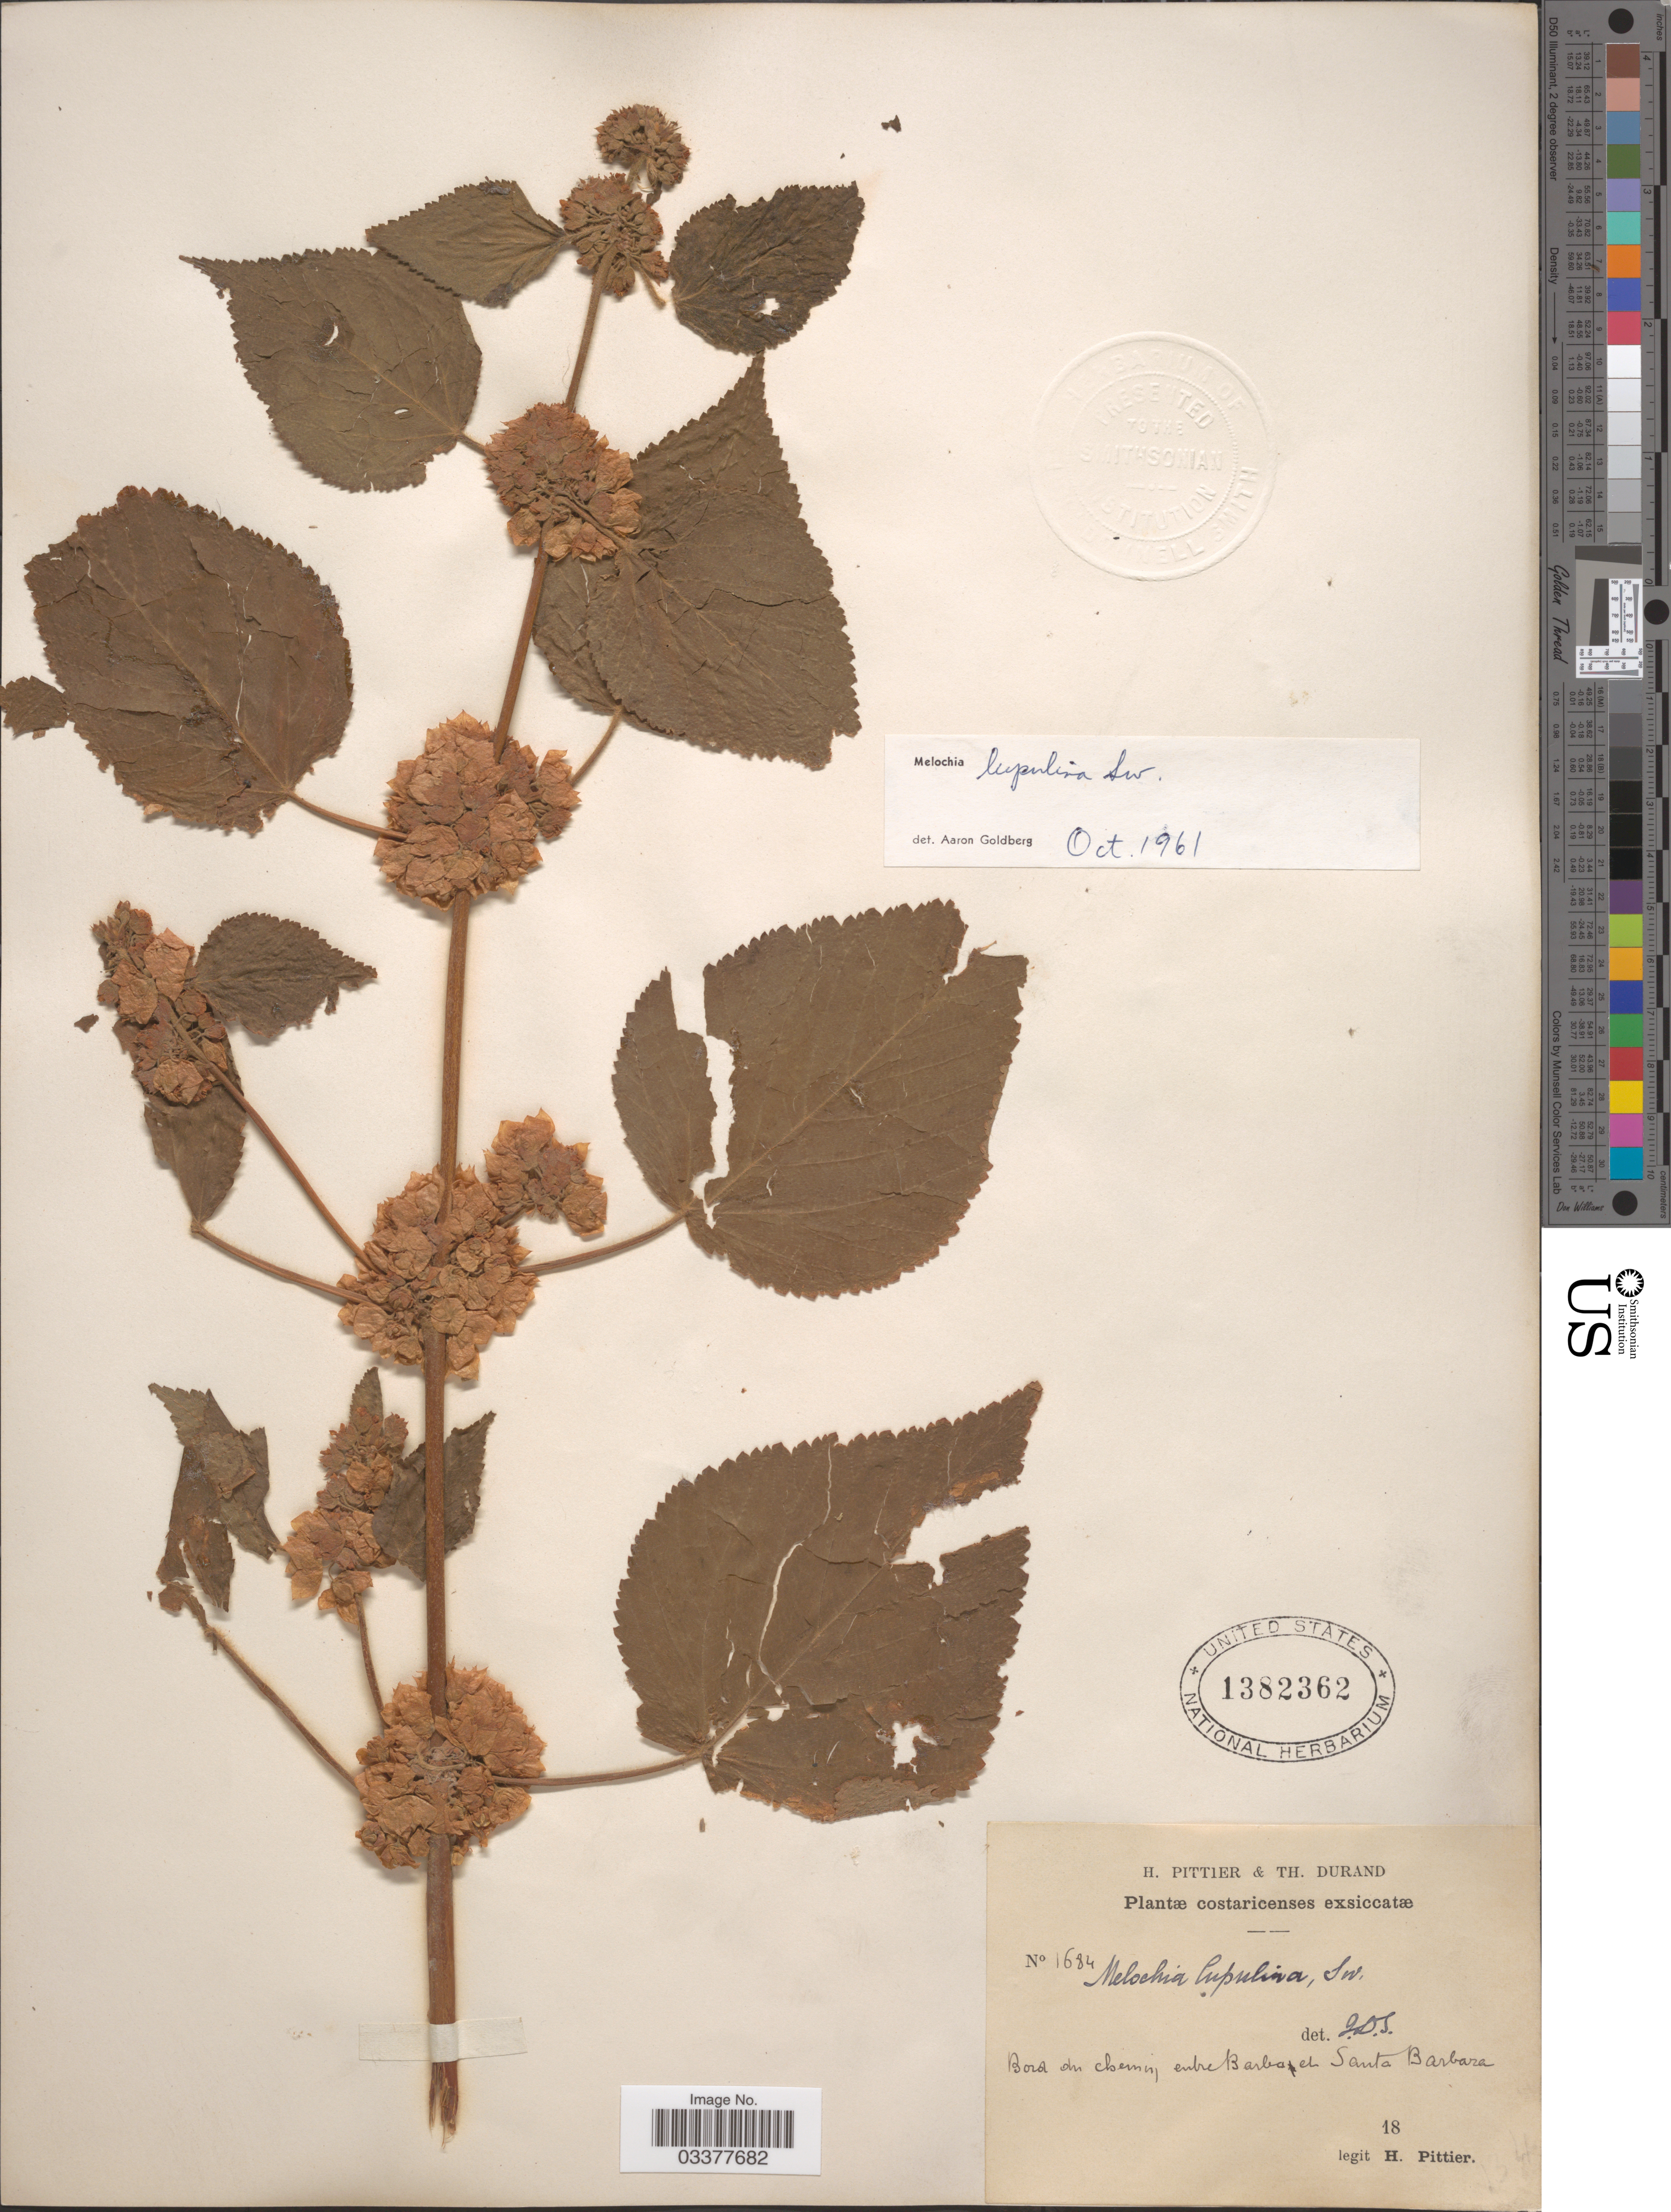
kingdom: Plantae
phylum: Tracheophyta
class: Magnoliopsida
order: Malvales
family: Malvaceae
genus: Melochia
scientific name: Melochia lupulina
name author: Sw.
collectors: H. F. Pittier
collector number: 1684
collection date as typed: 18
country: Costa Rica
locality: Bord du chemin, entre Barba, et Santa Barbara.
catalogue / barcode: US 1382362